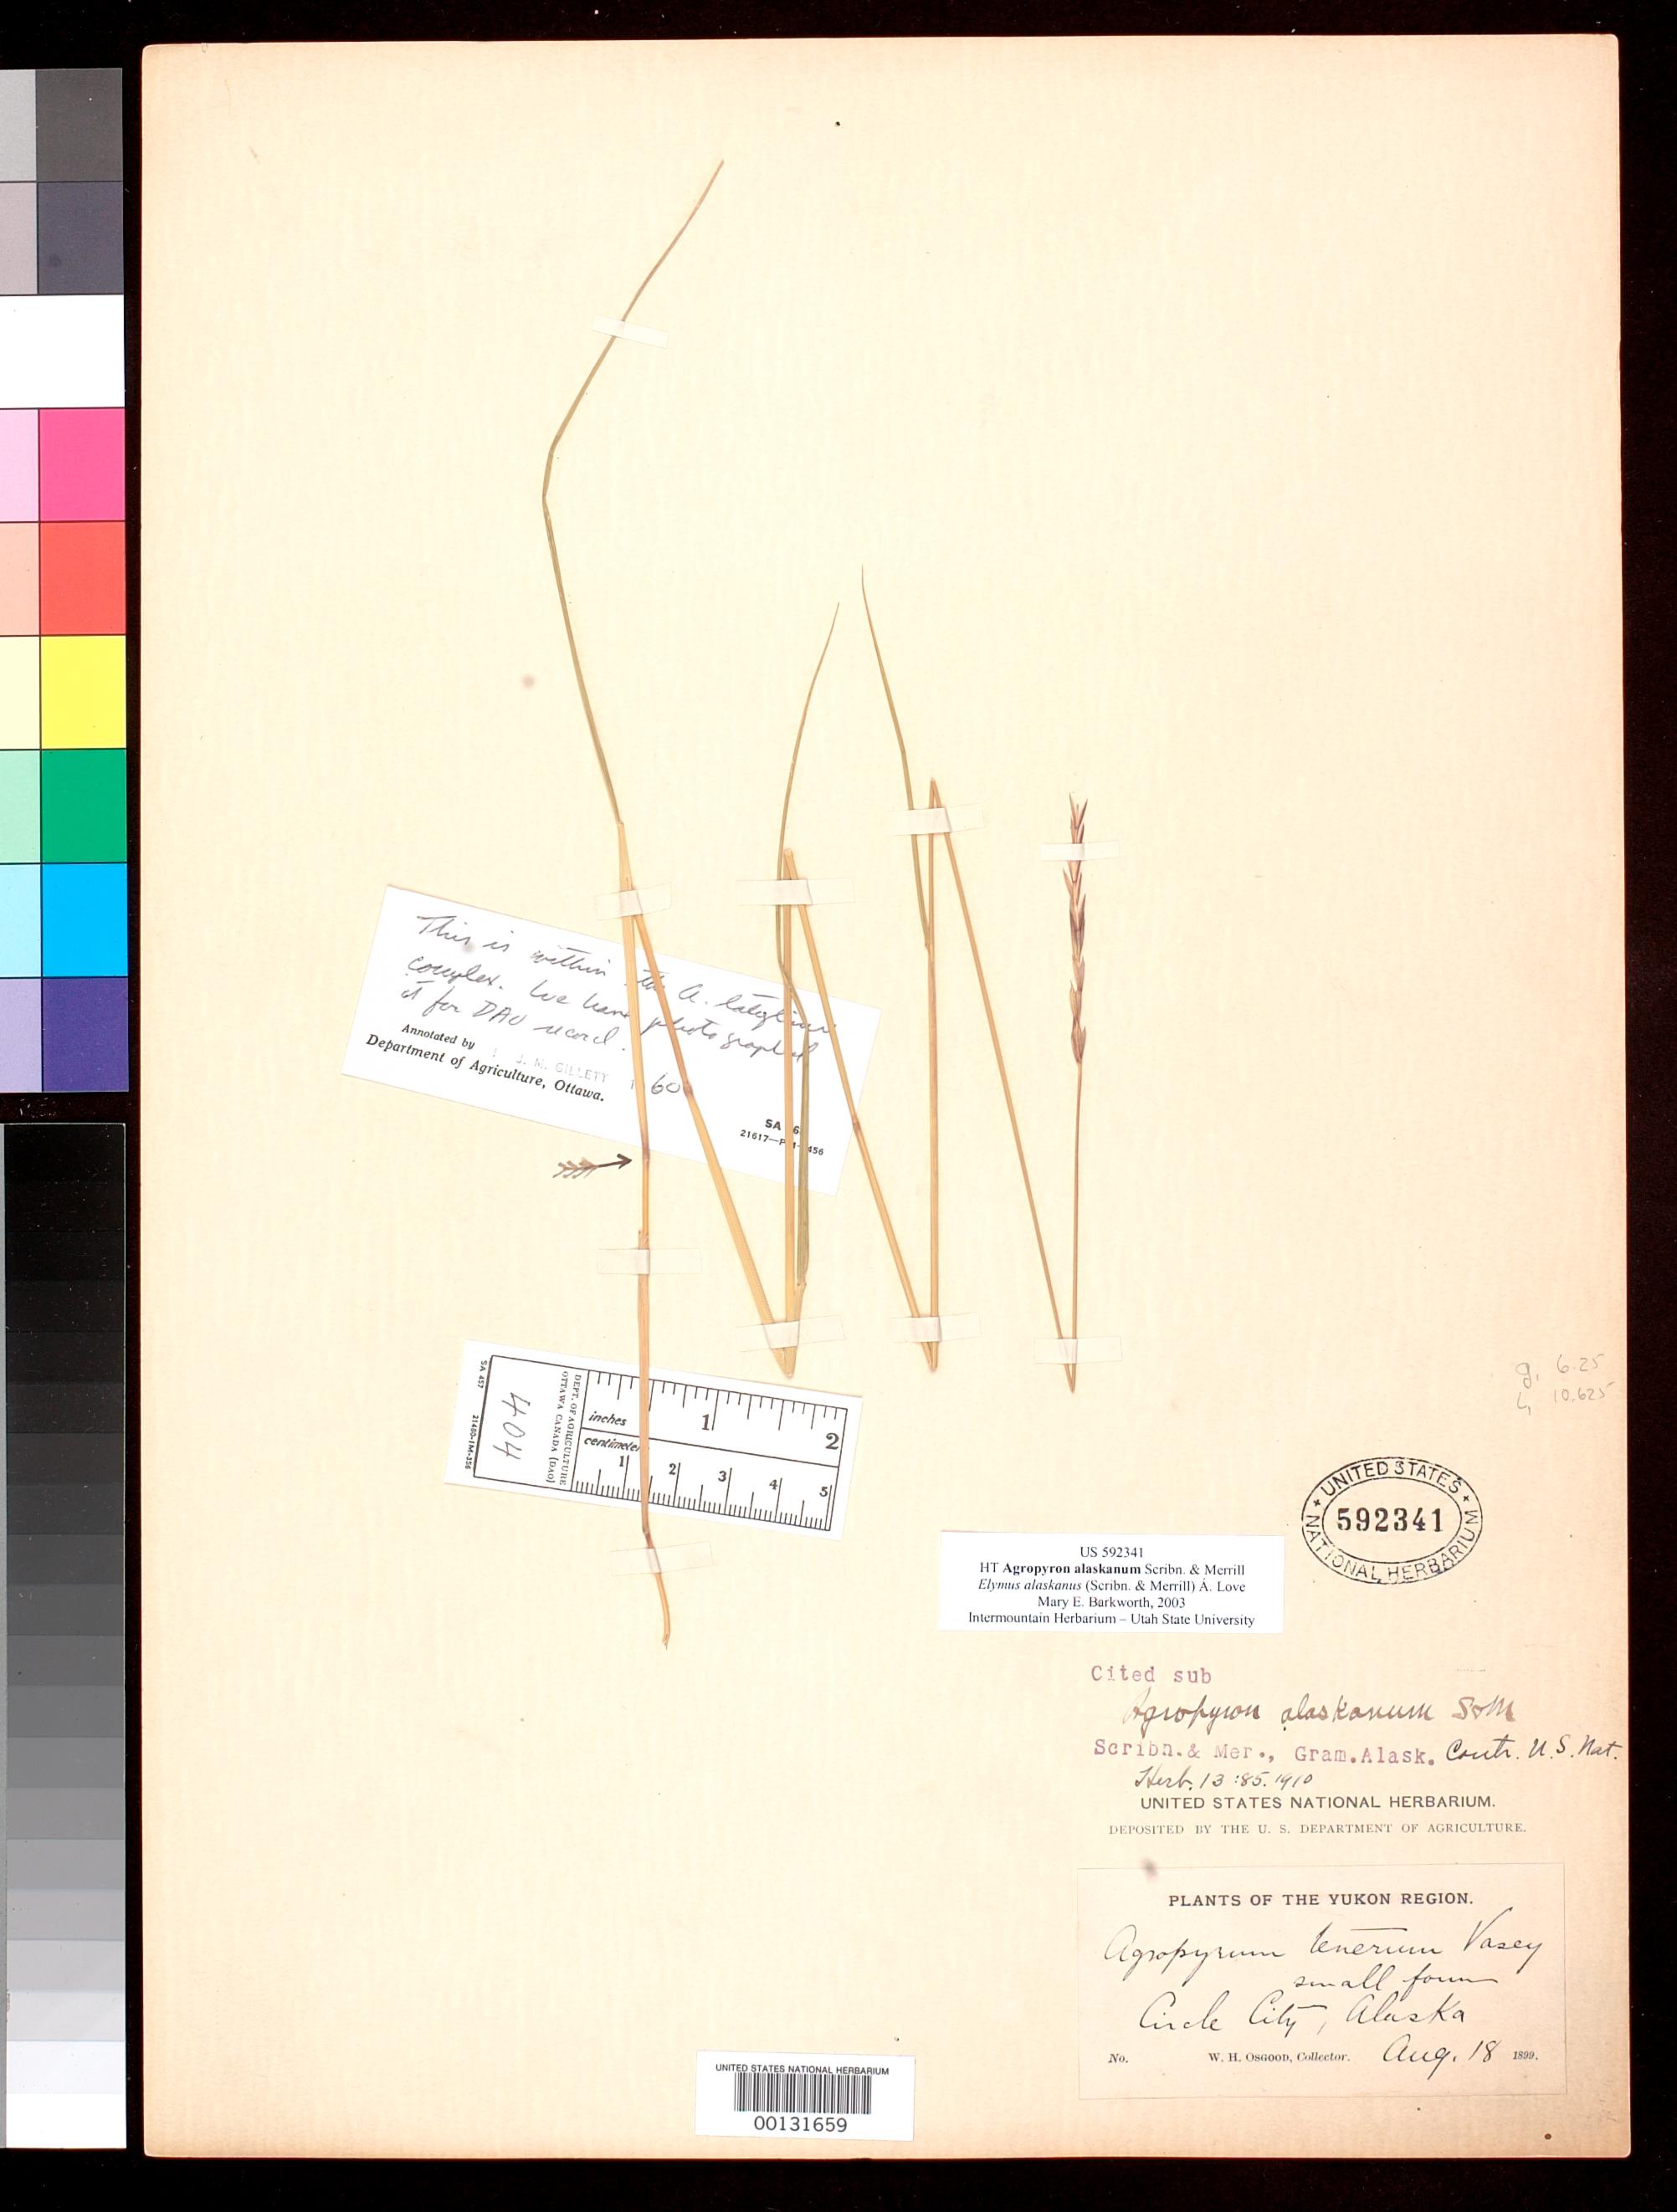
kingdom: Plantae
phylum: Tracheophyta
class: Liliopsida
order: Poales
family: Poaceae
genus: Agropyron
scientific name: Agropyron alaskanum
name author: Scribn. & Merr.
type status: Holotype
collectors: W. Osgood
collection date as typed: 18 Aug 1899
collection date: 1899-08-18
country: United States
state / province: Alaska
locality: Circle City.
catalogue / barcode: US 592341